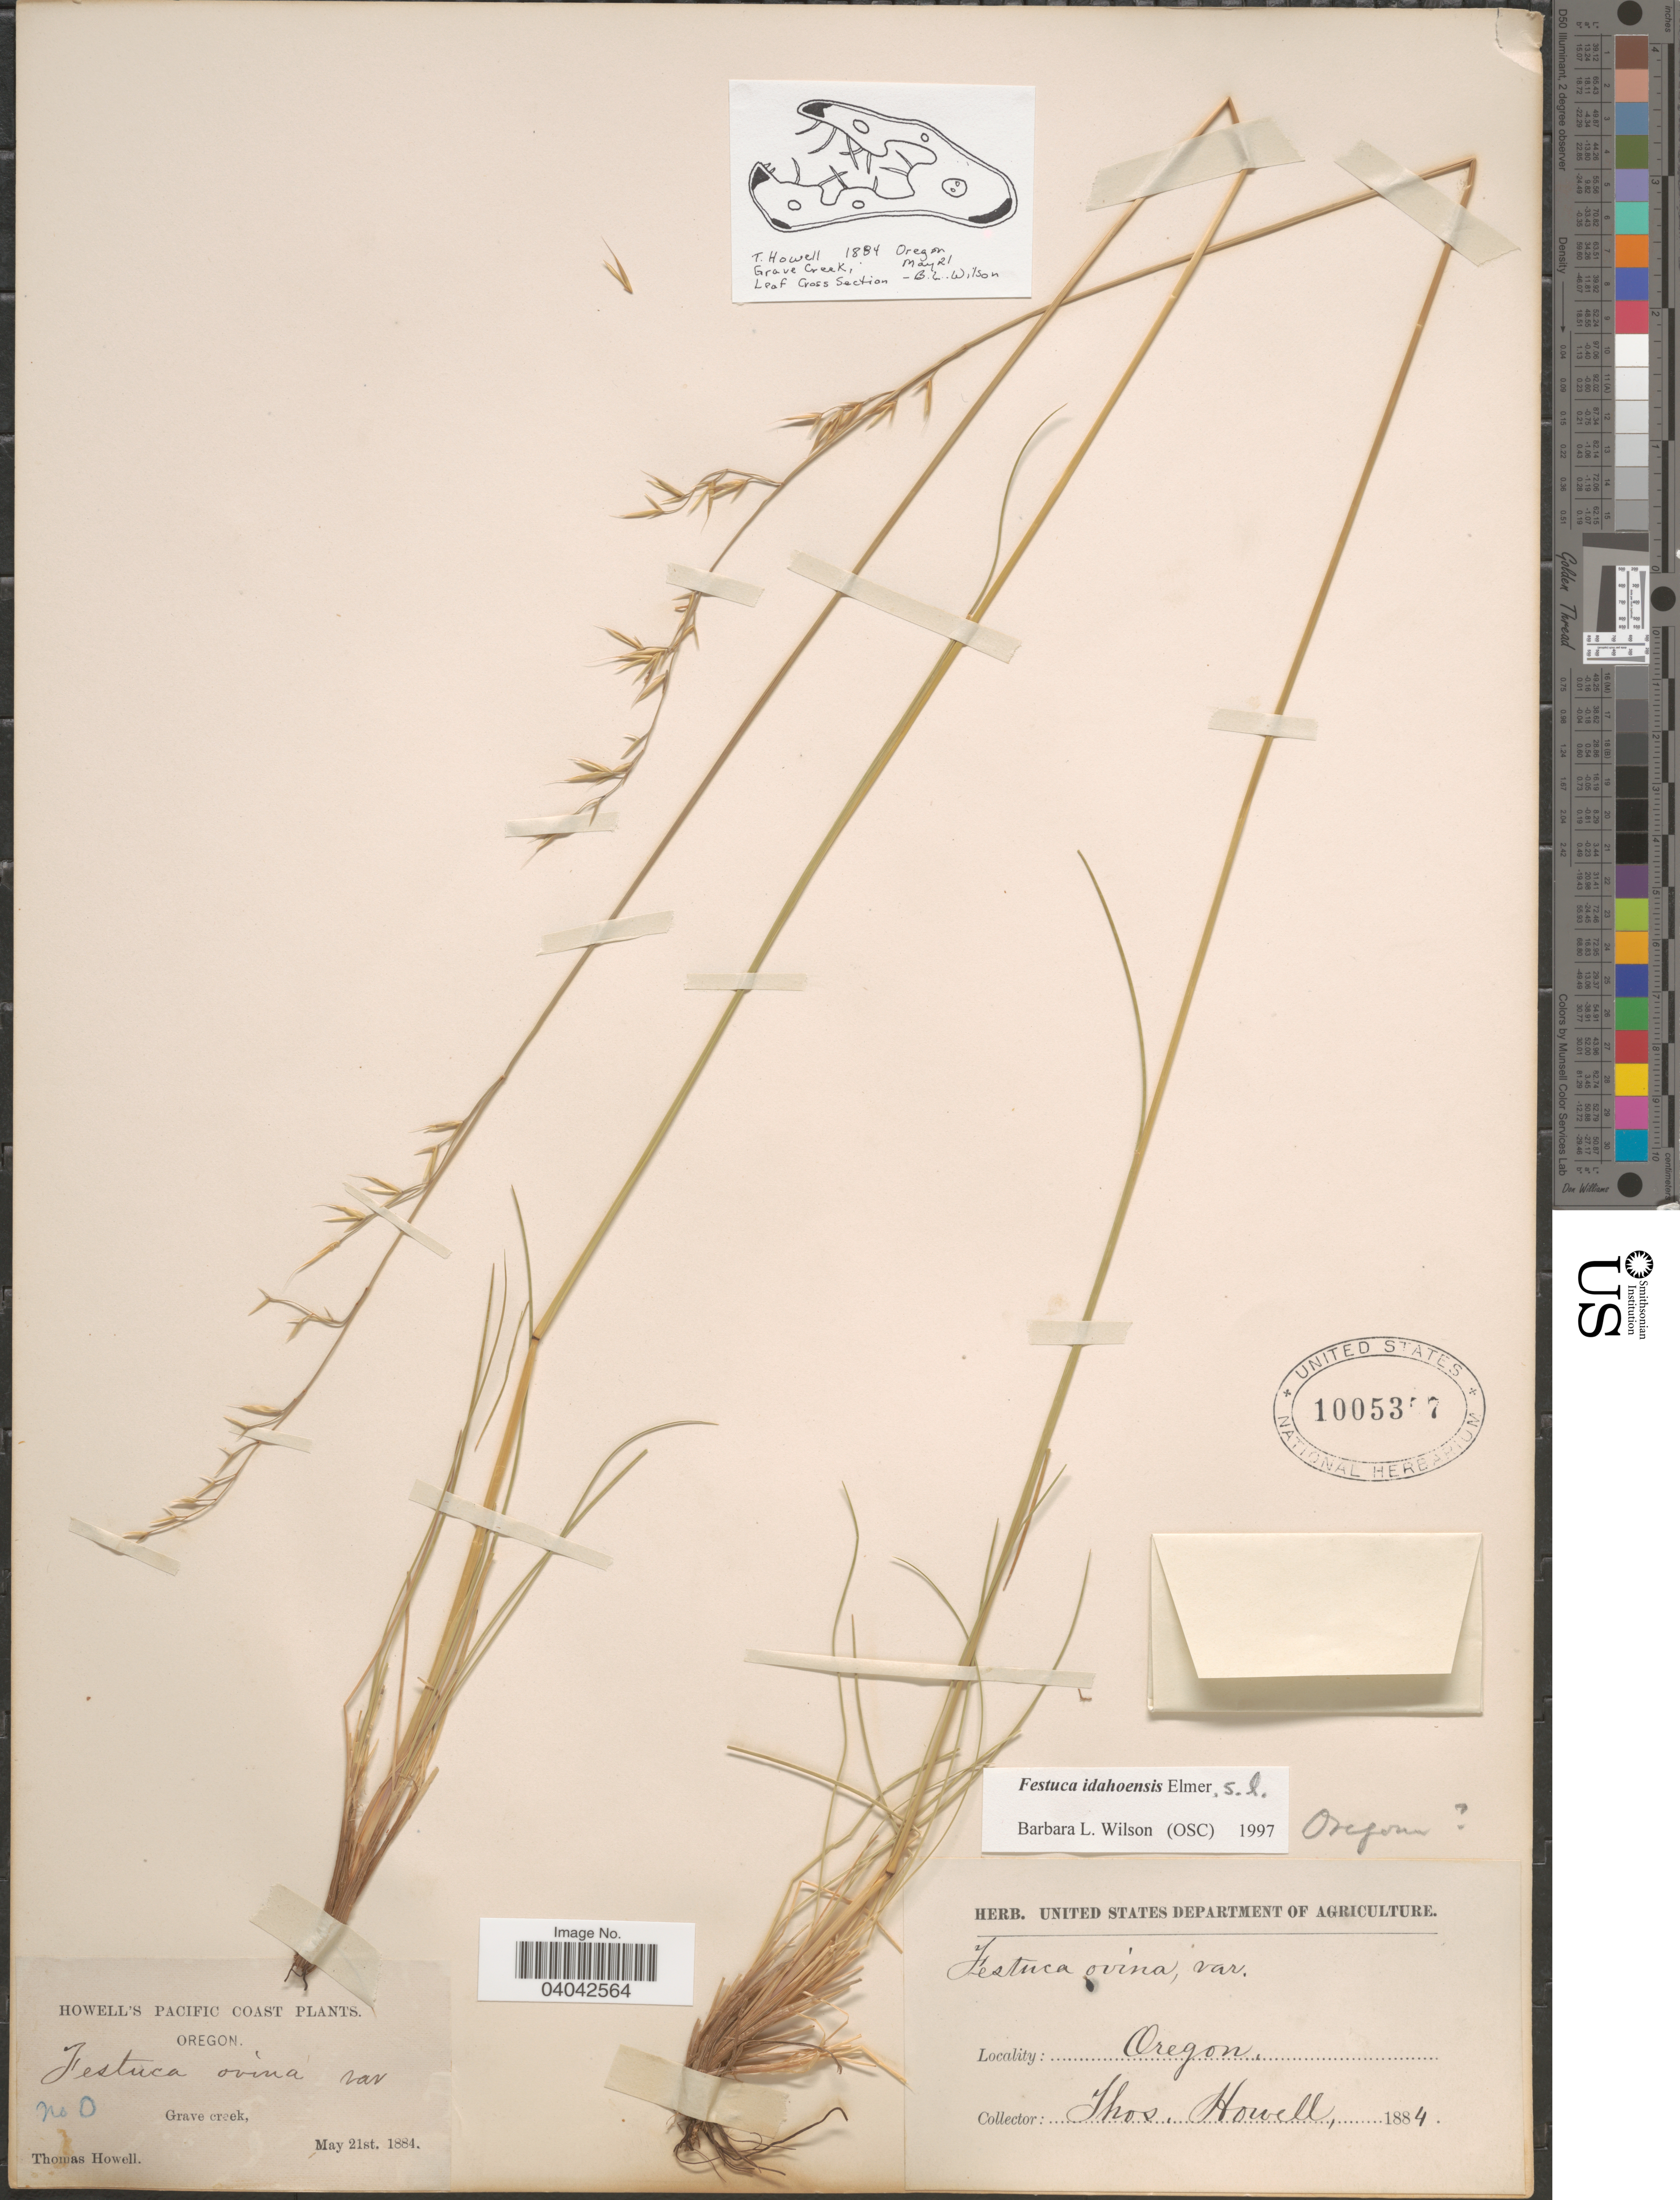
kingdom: Plantae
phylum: Tracheophyta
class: Liliopsida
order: Poales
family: Poaceae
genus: Festuca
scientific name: Festuca idahoensis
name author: Elmer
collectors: T. Howell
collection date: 1884-05-21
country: United States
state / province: Oregon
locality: Pacific Coast. Grave Creek.